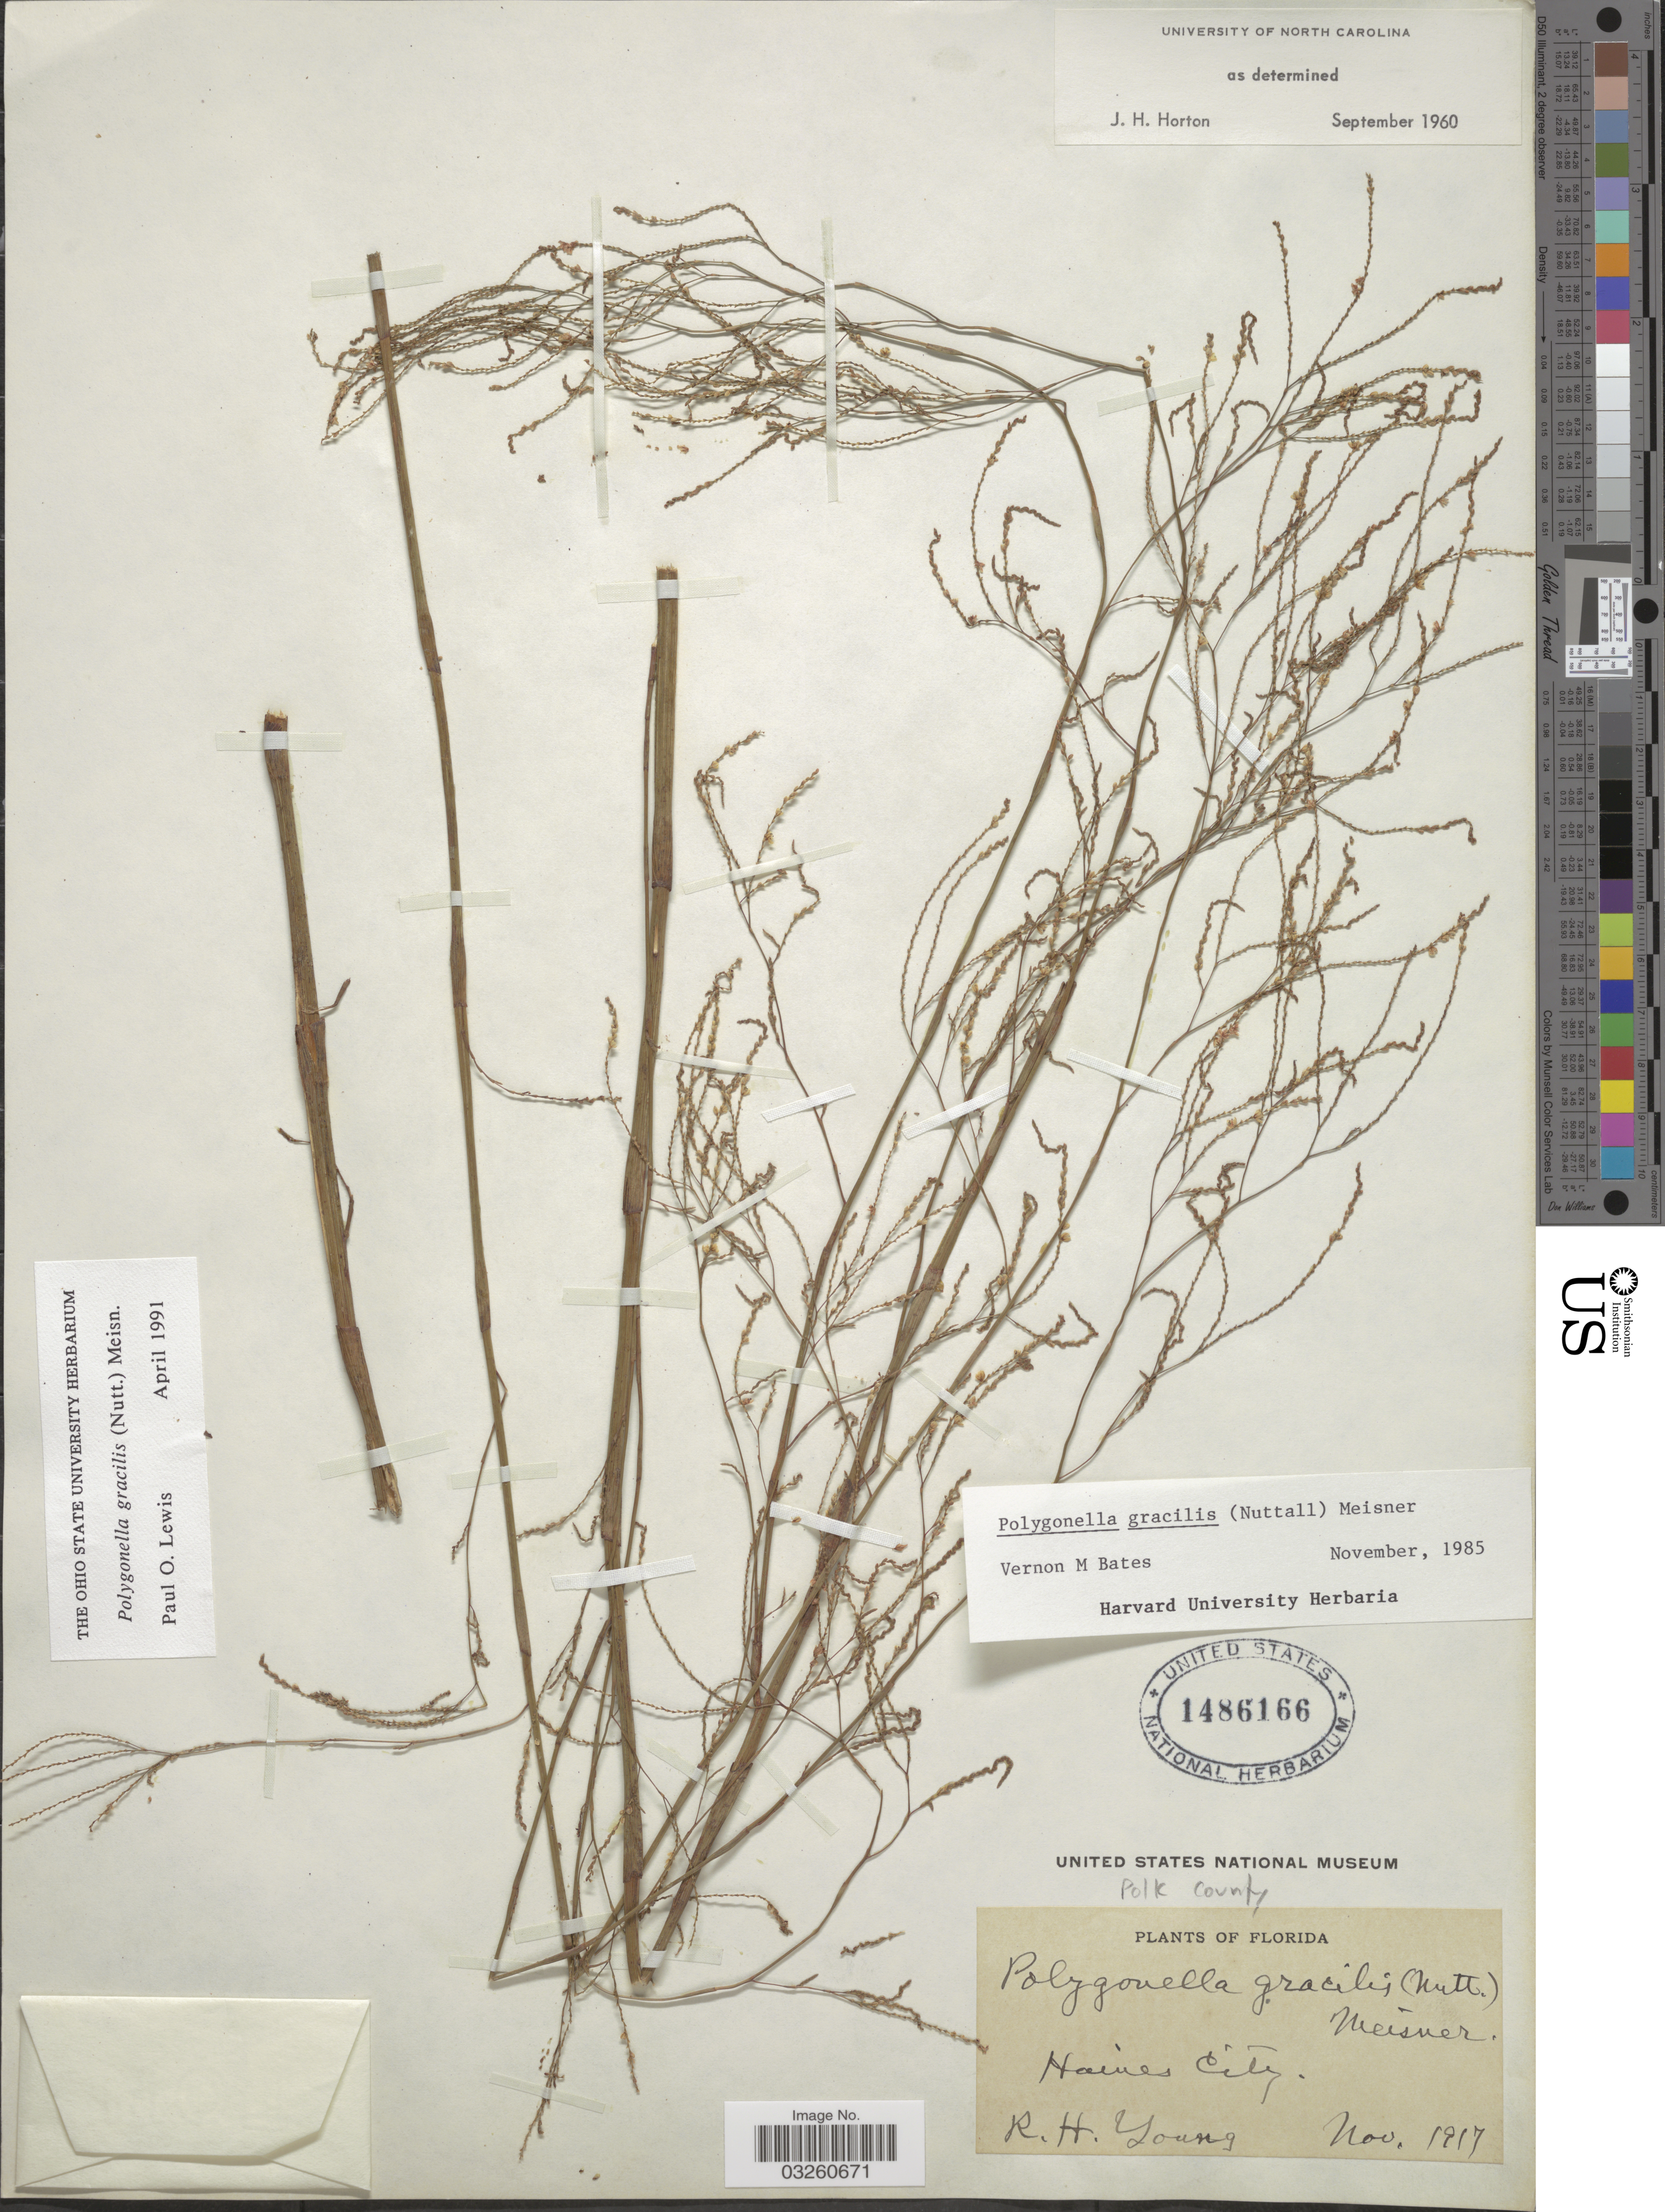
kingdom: Plantae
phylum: Tracheophyta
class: Magnoliopsida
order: Caryophyllales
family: Polygonaceae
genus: Polygonella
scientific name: Polygonella gracilis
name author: (Nutt.) Meisn.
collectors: R. Young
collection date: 1917-11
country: United States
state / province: Florida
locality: Polk County. Haines City.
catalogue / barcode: US 1486166